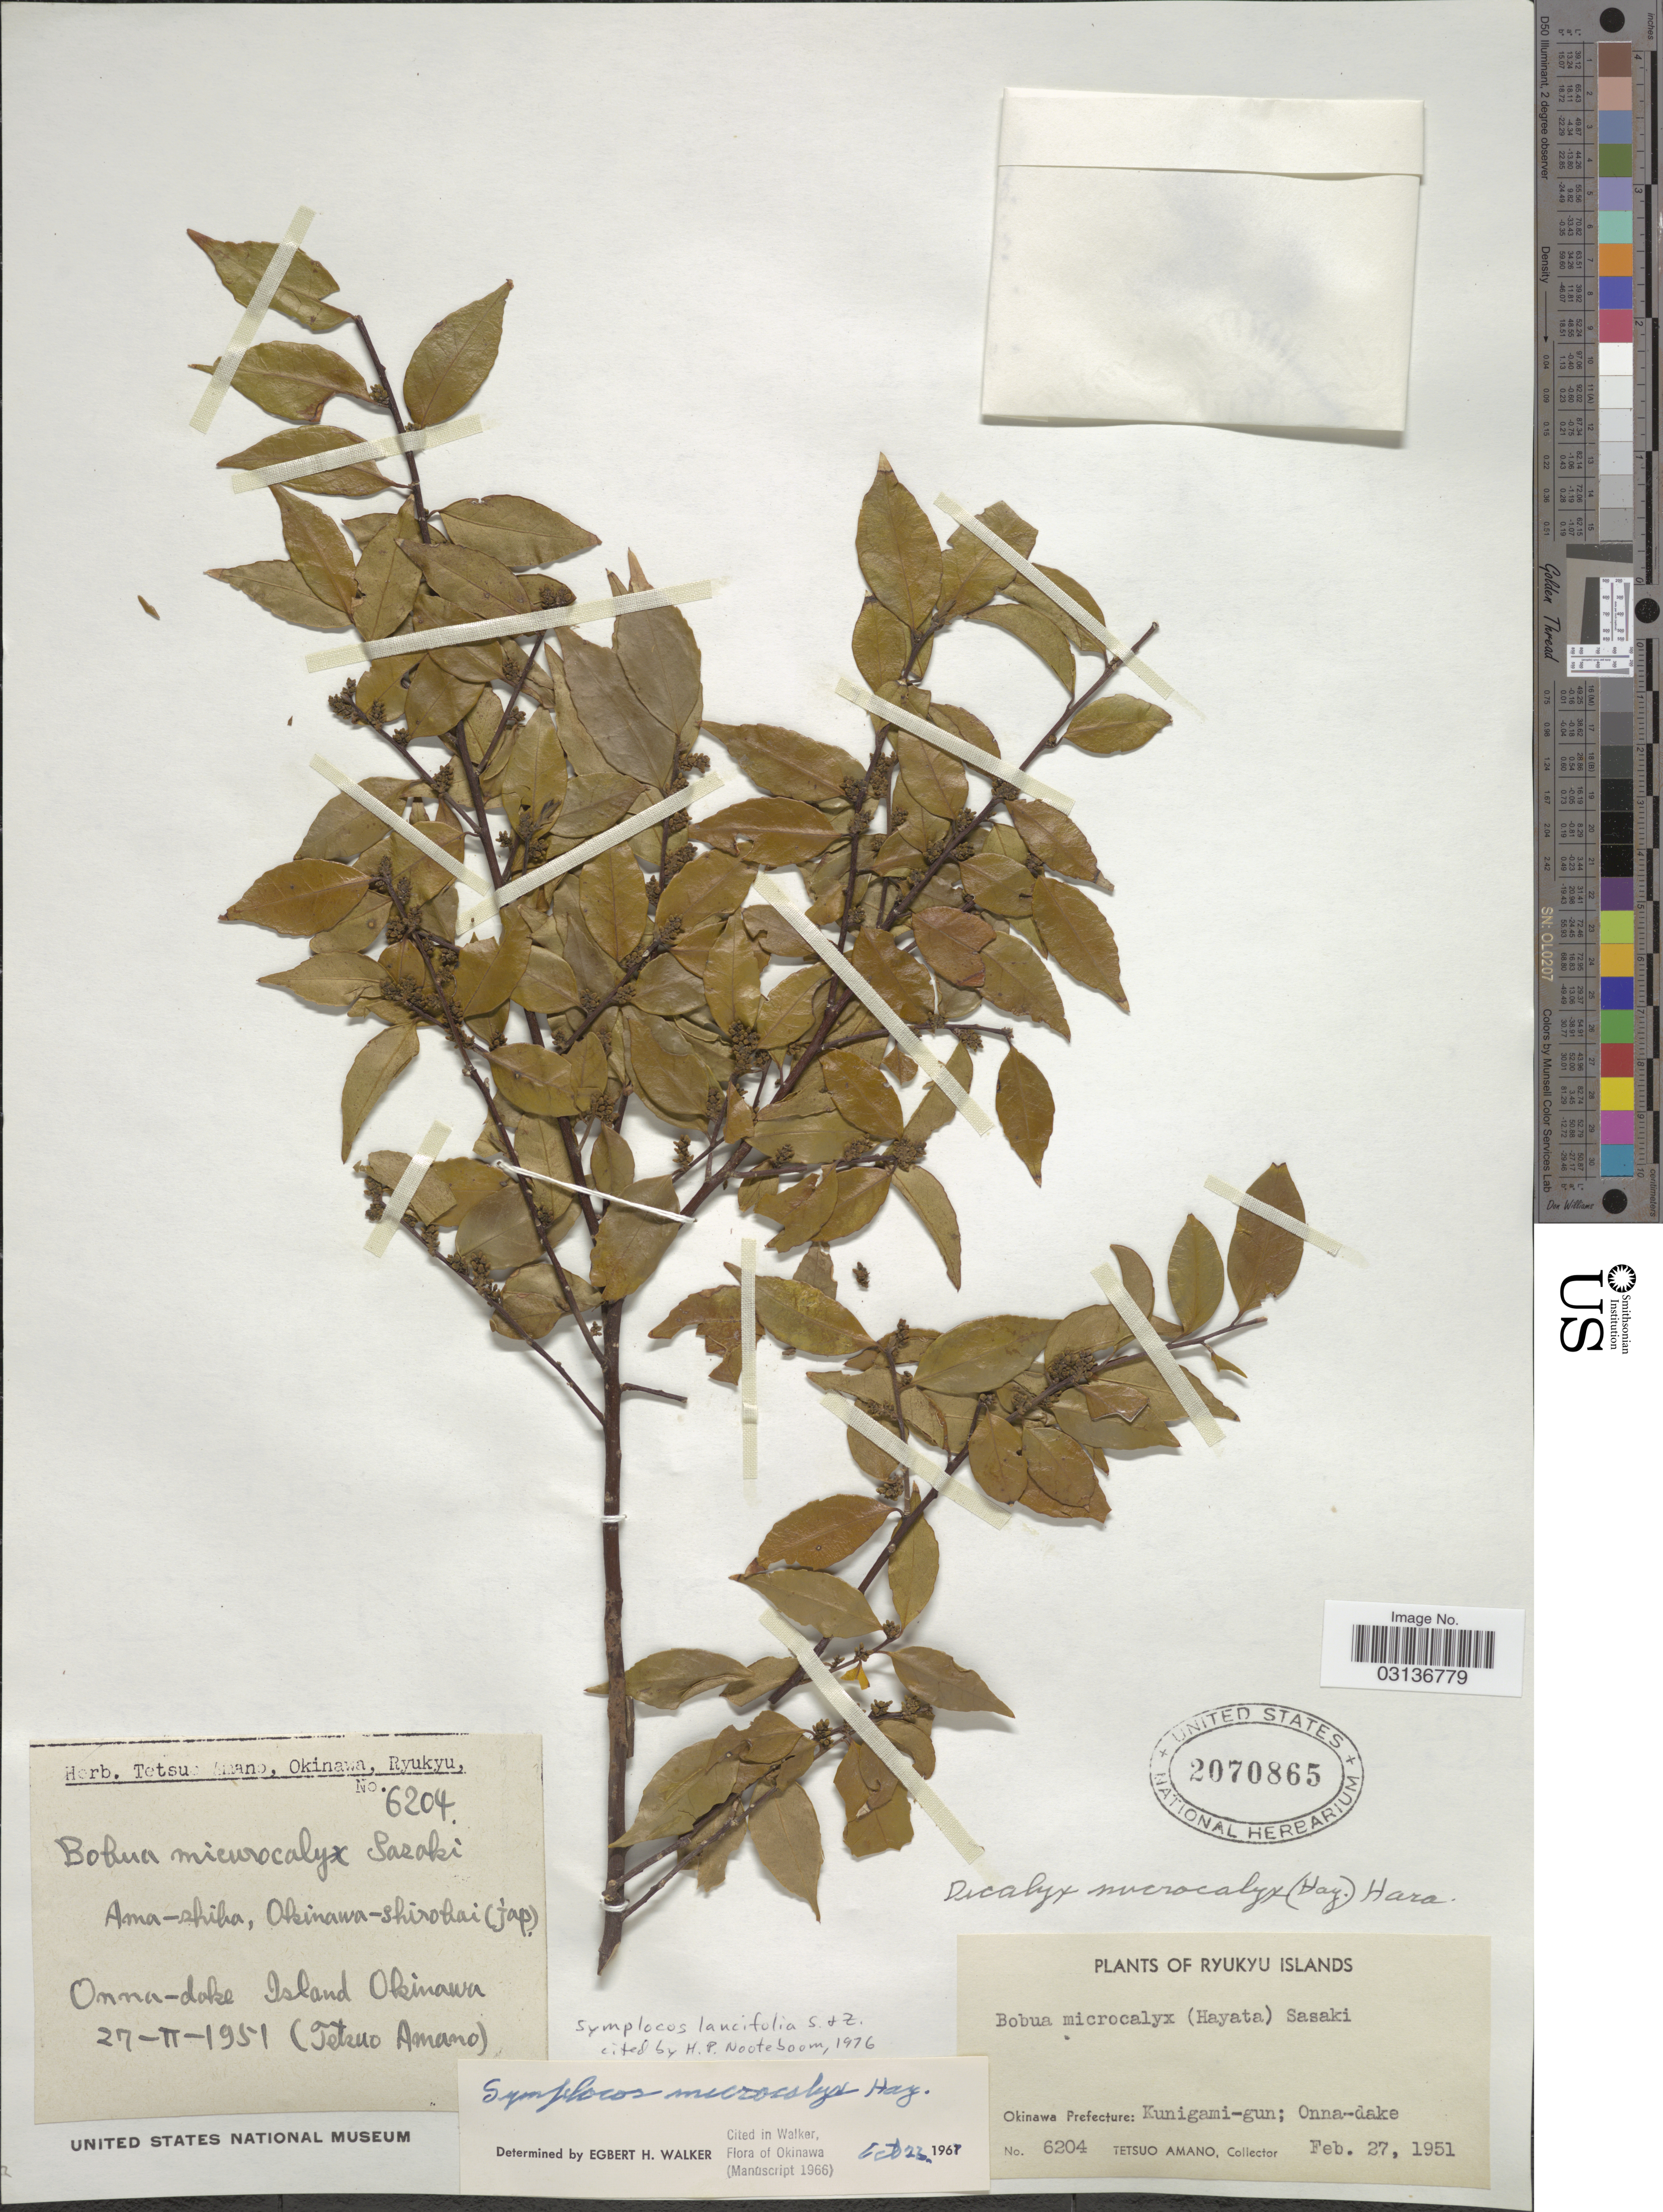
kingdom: Plantae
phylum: Tracheophyta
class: Magnoliopsida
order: Ericales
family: Symplocaceae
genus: Symplocos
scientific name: Symplocos lancifolia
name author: Siebert & Zucc.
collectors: T. Amano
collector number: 6204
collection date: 1951-02-27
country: Japan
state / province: Okinawa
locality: Ryukyu Islands. Okinawa Prefecture: Kunigami-gun; Onna-dake.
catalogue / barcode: US 2070865